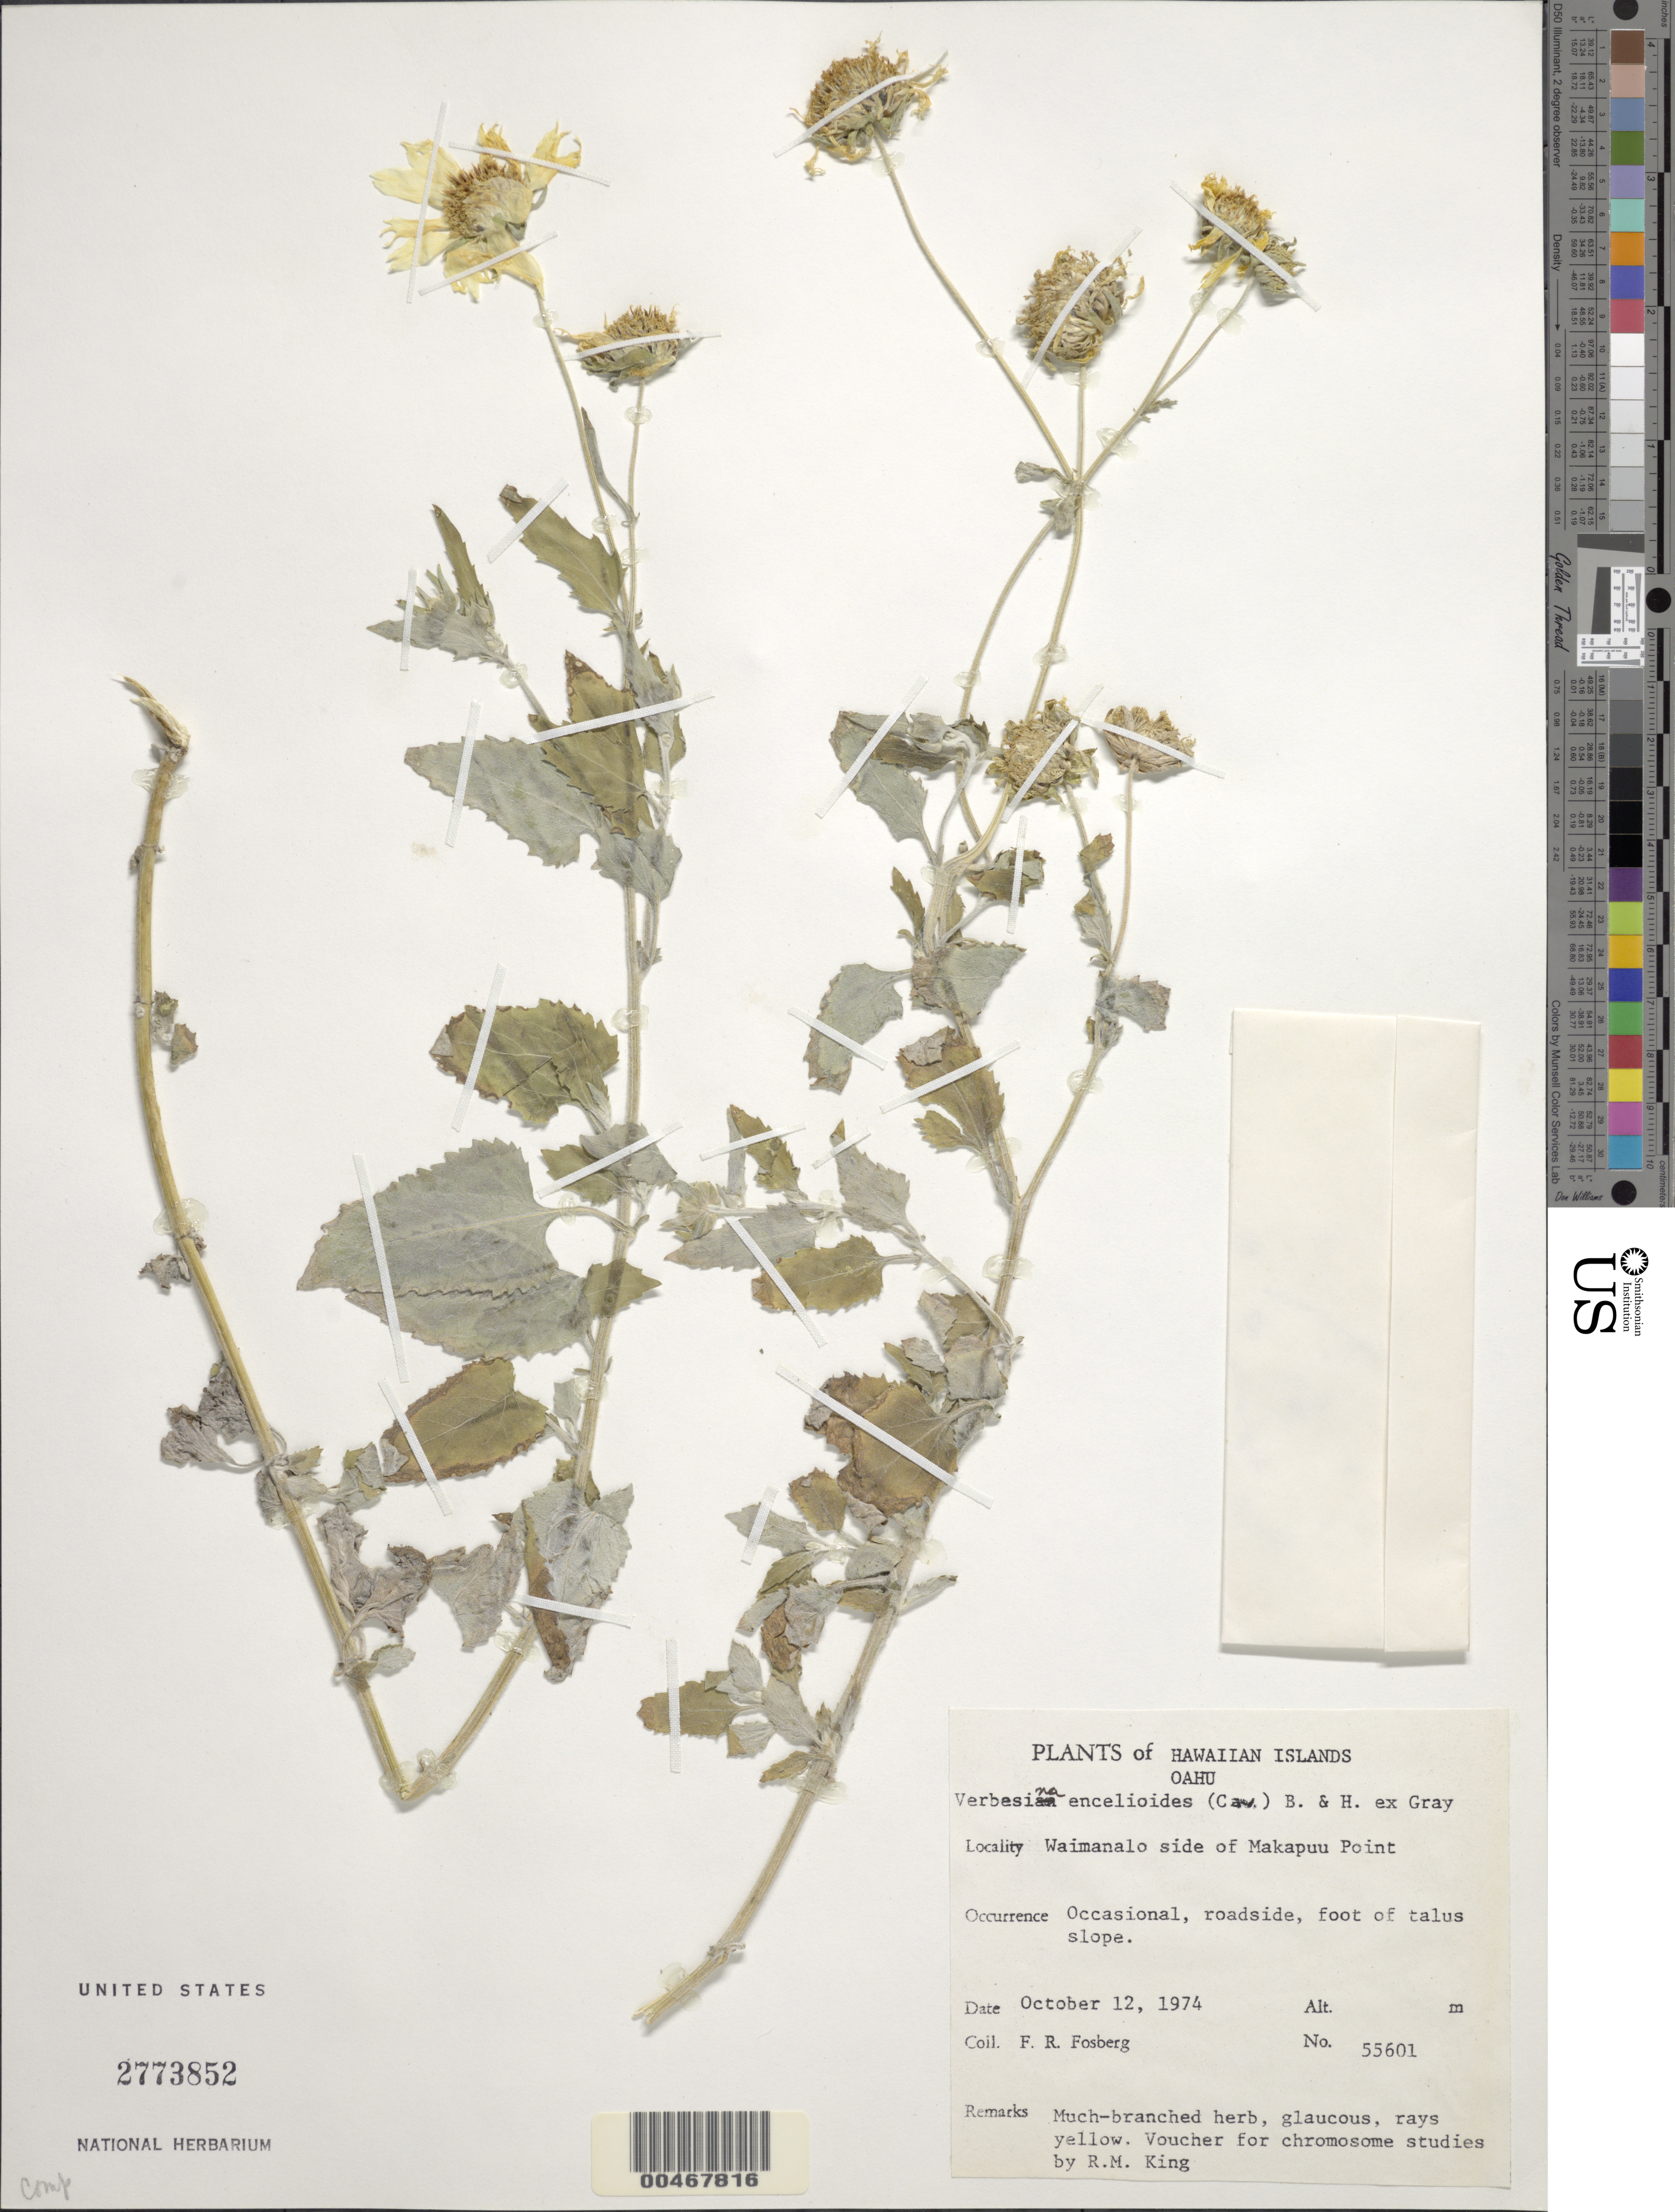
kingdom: Plantae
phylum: Tracheophyta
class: Magnoliopsida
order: Asterales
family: Asteraceae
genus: Verbesina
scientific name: Verbesina encelioides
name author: (Cav.) Benth. & Hook. ex A. Gray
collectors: F. R. Fosberg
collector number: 55601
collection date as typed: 12 Oct 1974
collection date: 1974-10-12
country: United States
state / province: Hawaii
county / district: Honolulu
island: Oahu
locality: Waimanalo side of Makapuu Point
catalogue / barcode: US 2773852